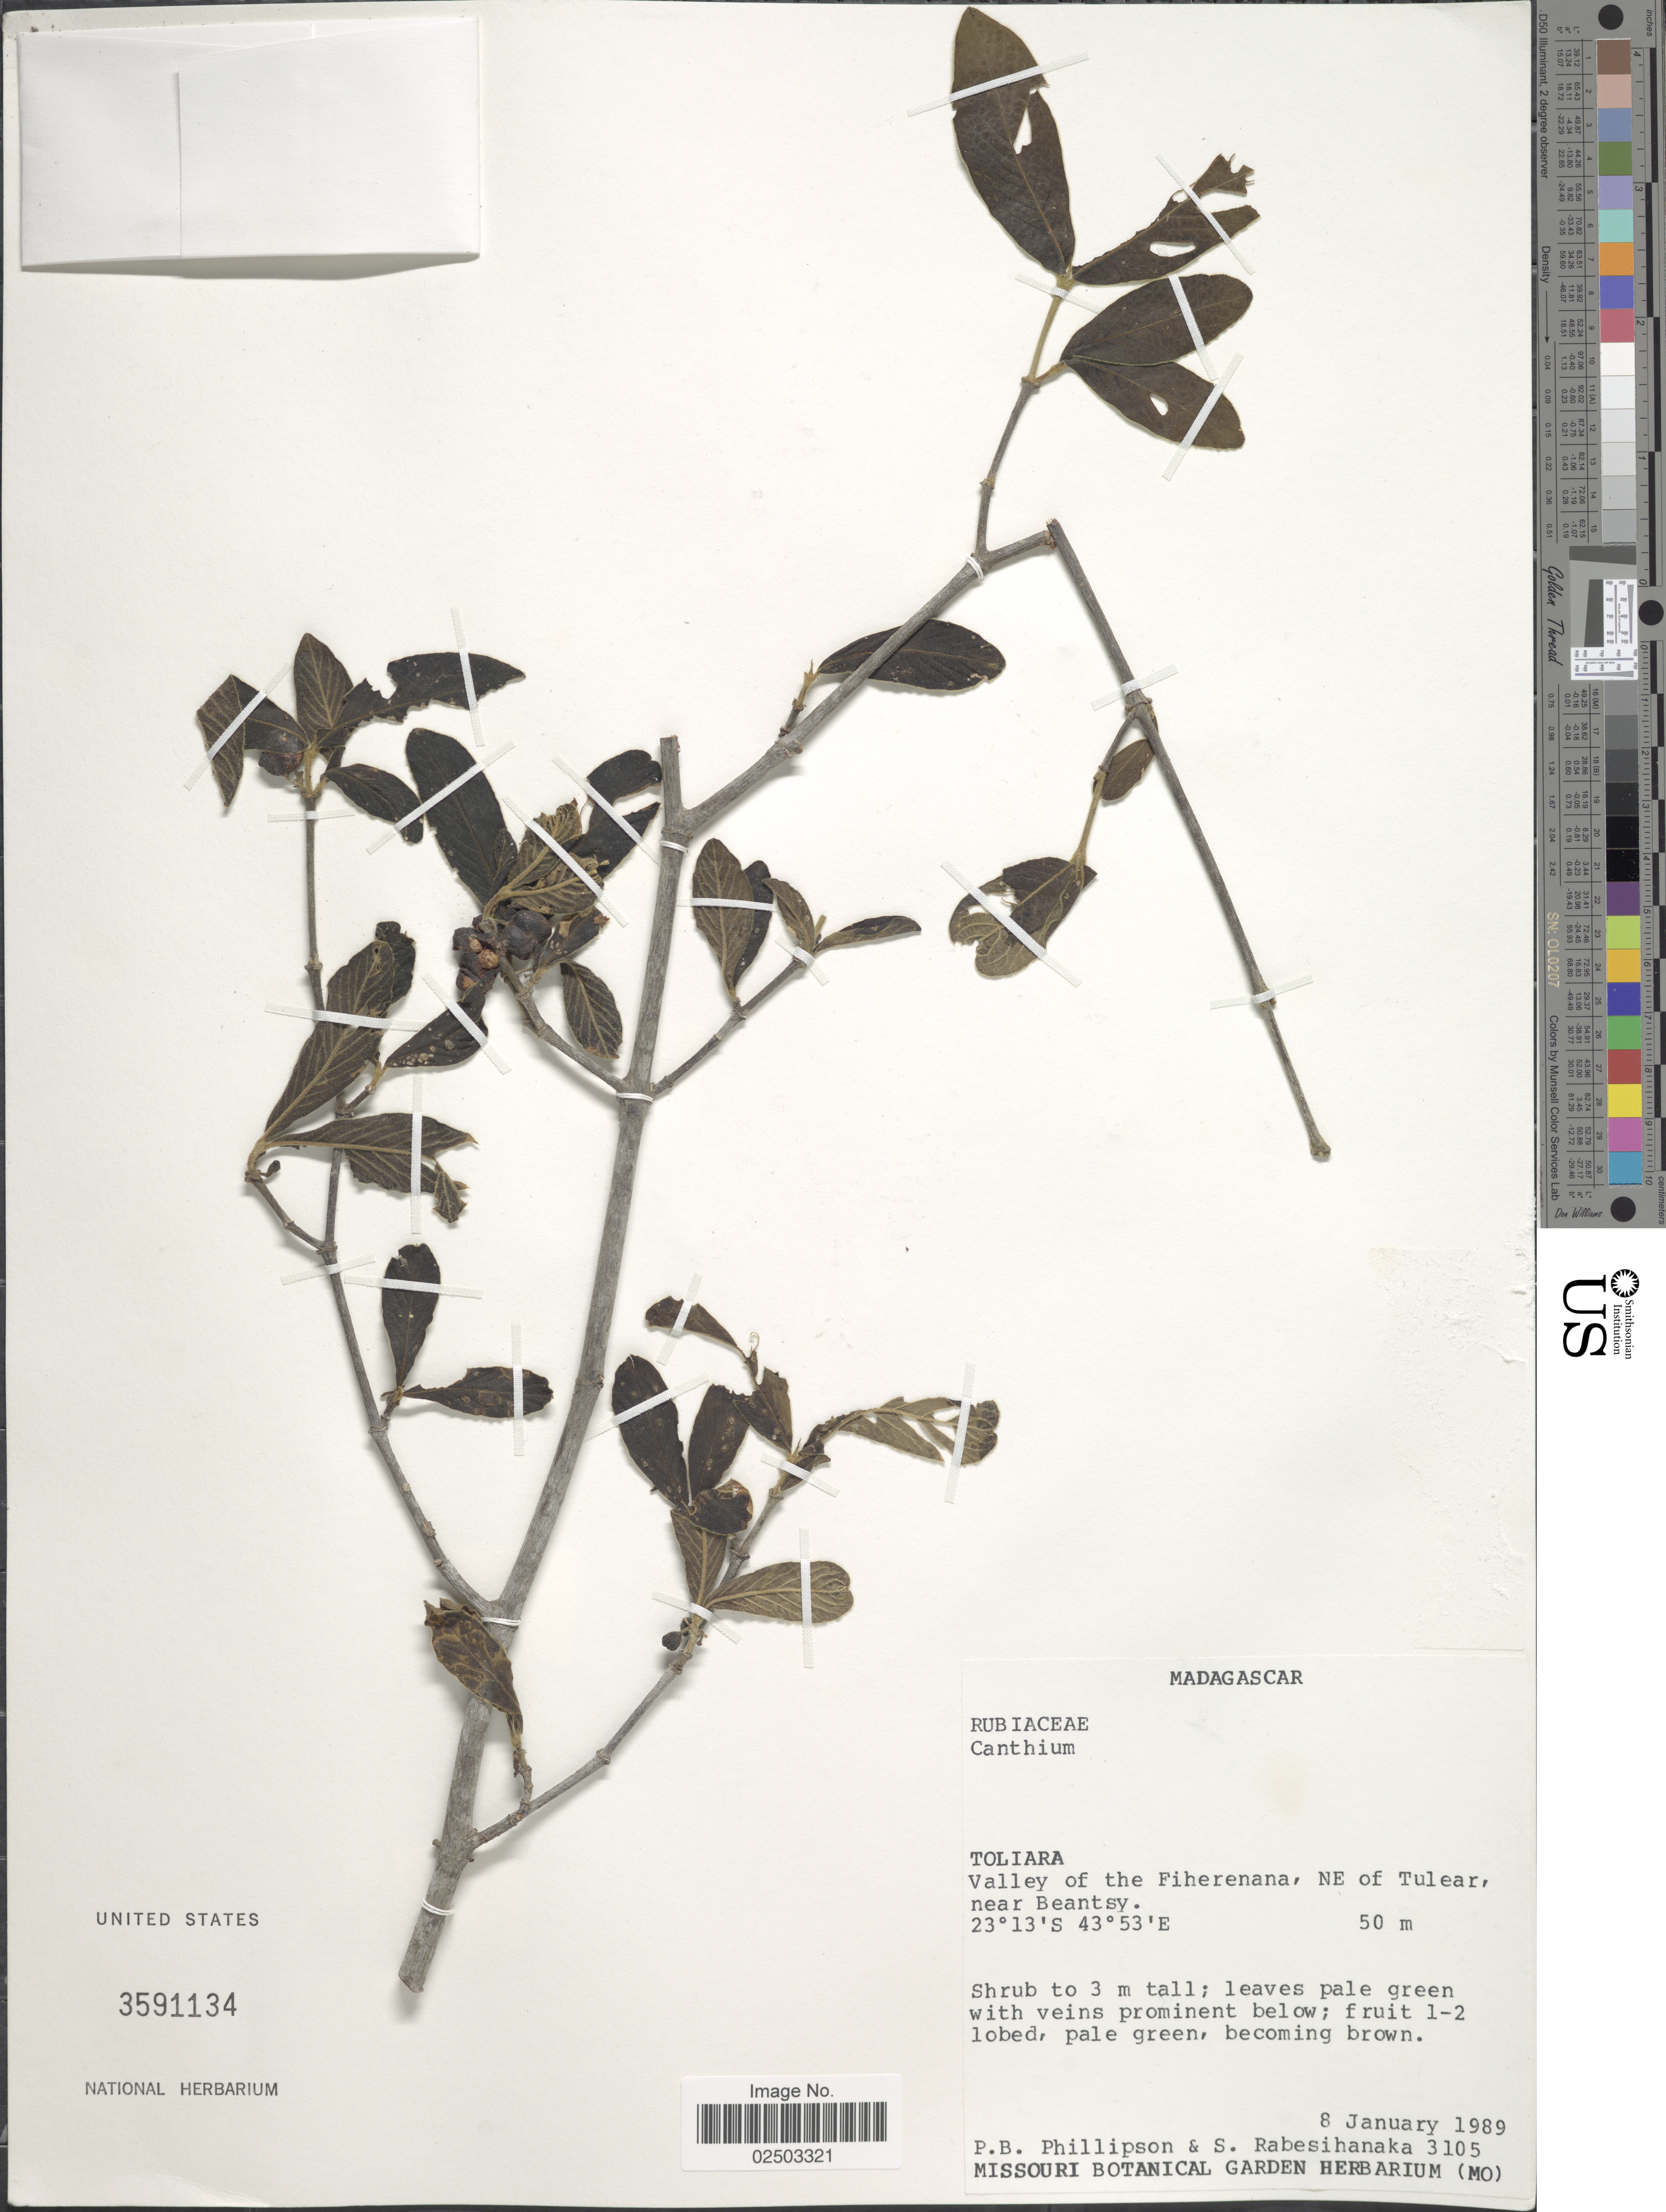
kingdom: Plantae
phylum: Tracheophyta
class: Magnoliopsida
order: Gentianales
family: Rubiaceae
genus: Bridsonia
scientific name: Bridsonia chamaedendrum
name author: (Kuntze) Verstraete & A.E. van Wyk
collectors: P. B. Phillipson & S. Rabesihanaka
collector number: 3105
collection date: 1989-01-08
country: Madagascar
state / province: Atsimo-Andrefana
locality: Valley end of the Fiherenana, NE of Tulear near Beantsy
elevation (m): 50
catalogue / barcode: US 3591134